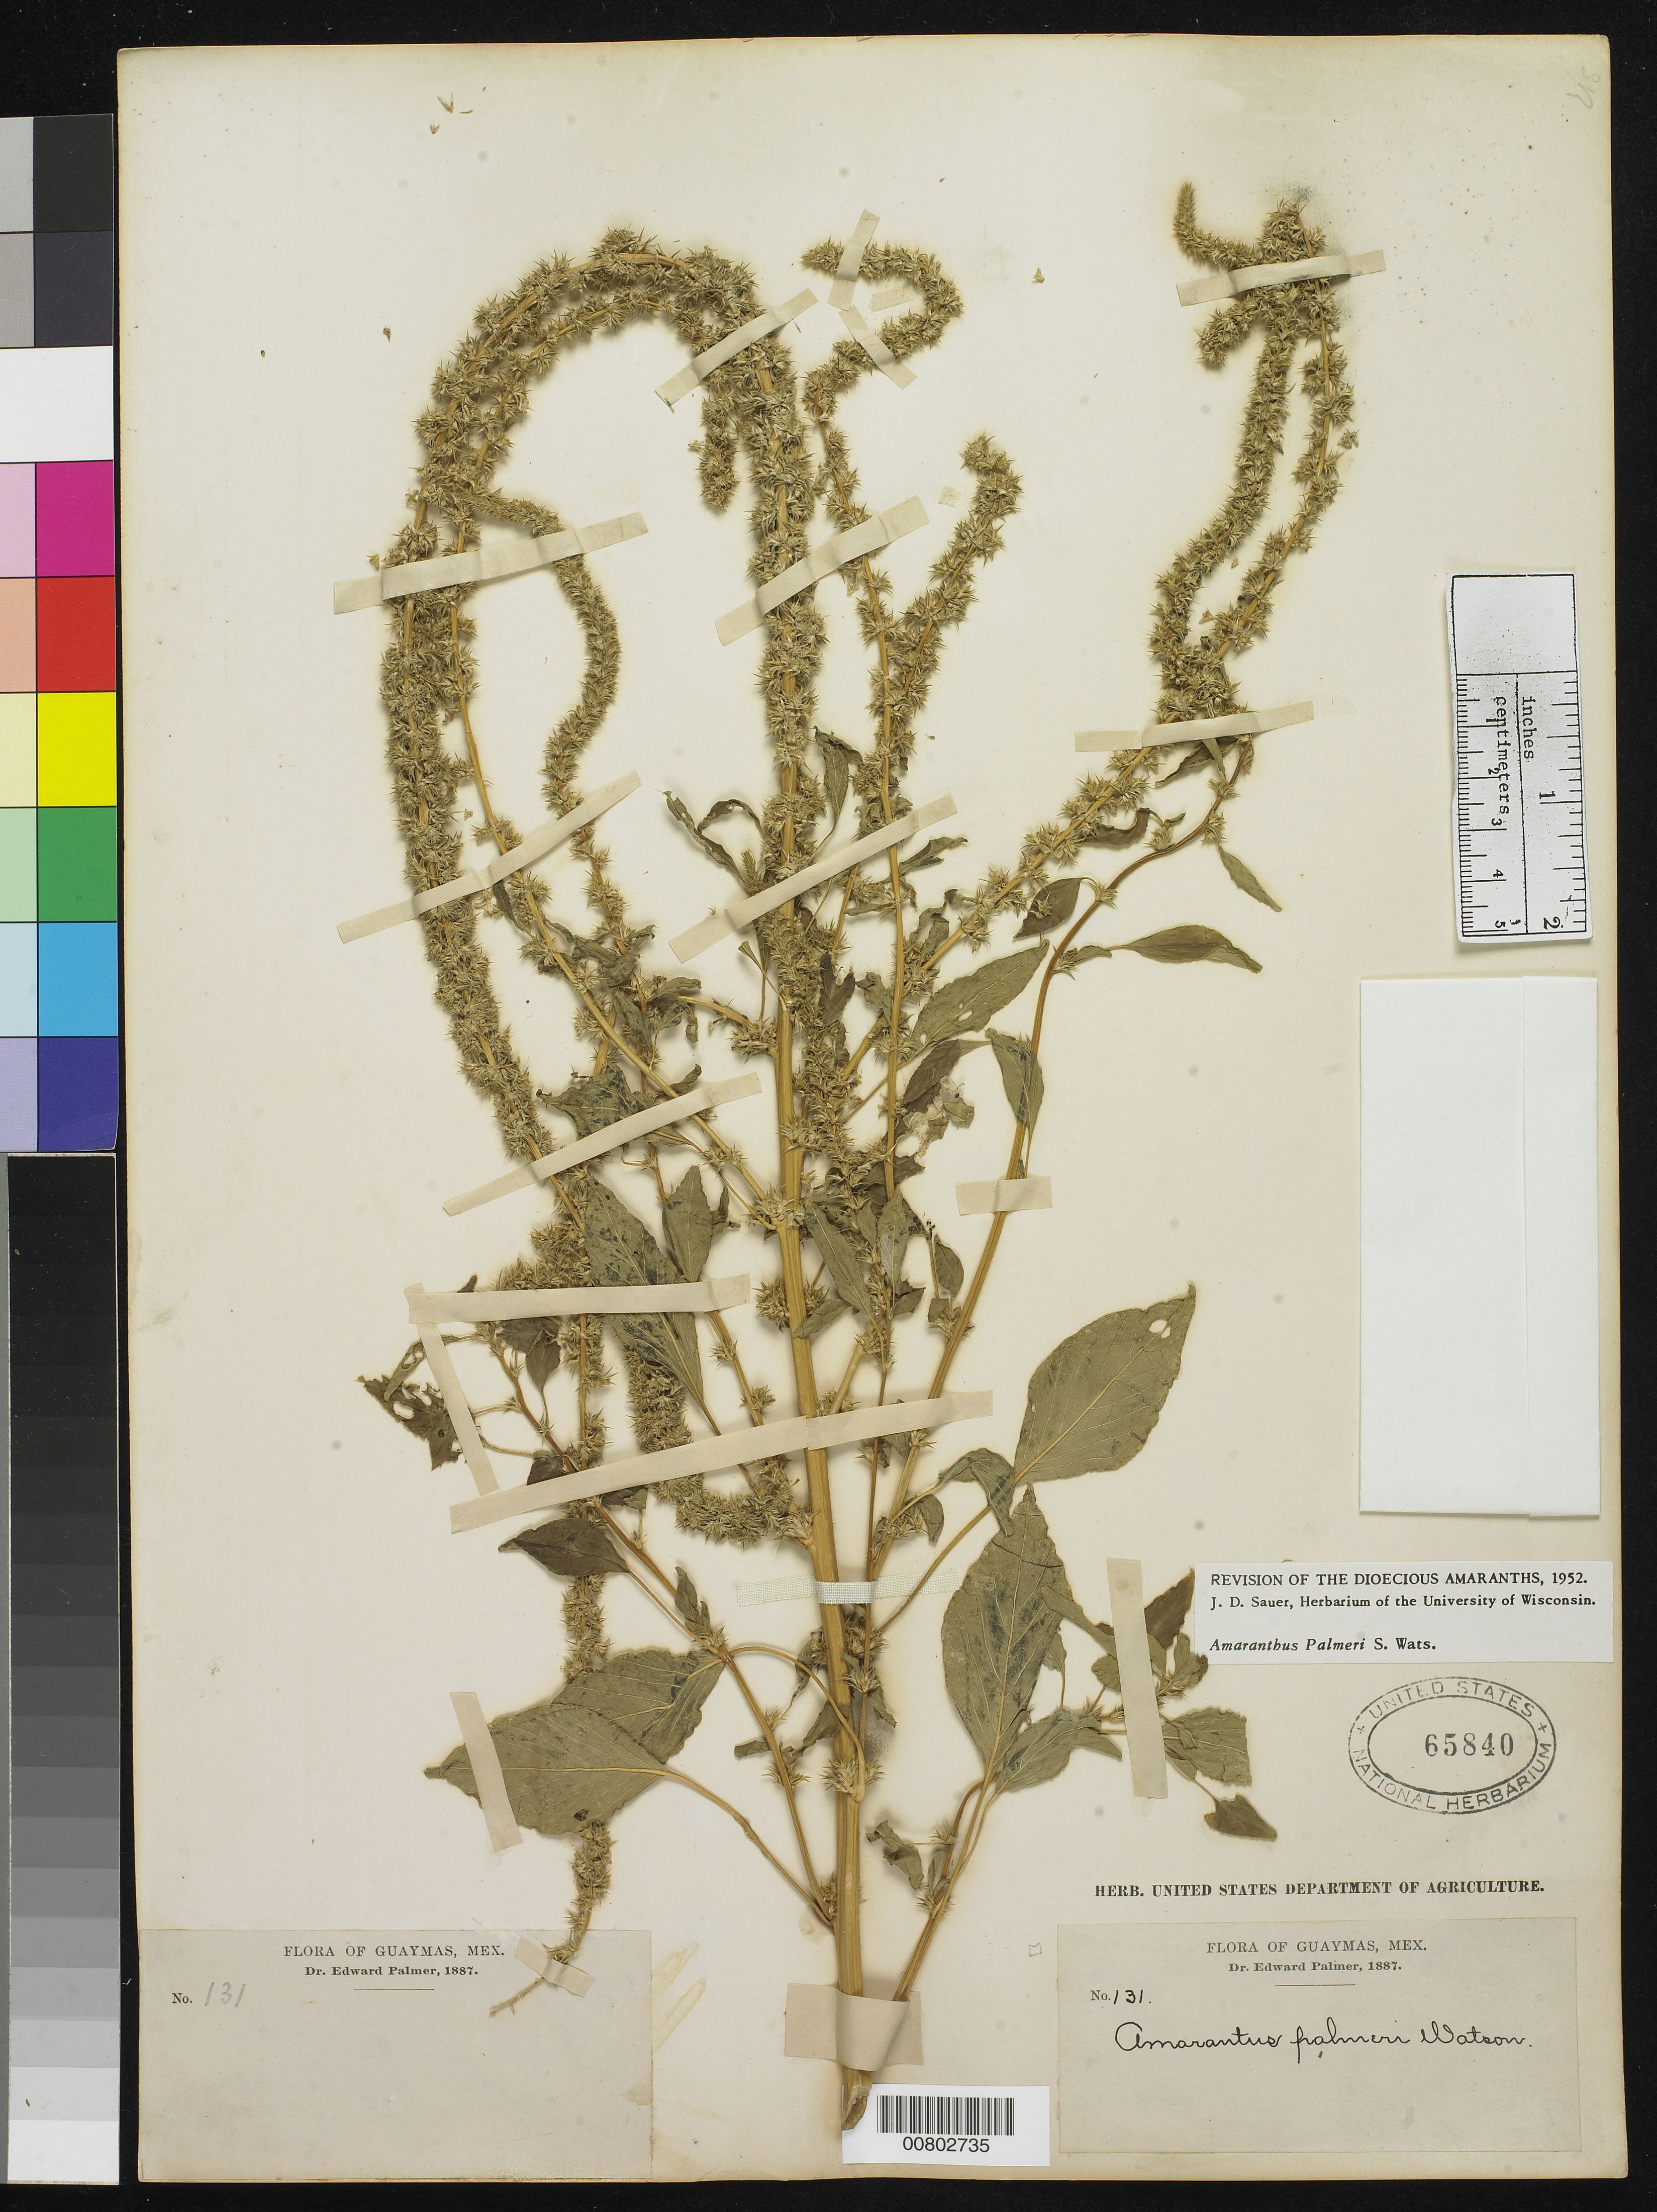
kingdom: Plantae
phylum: Tracheophyta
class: Magnoliopsida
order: Caryophyllales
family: Amaranthaceae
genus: Amaranthus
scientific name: Amaranthus palmeri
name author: S. Watson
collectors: E. Palmer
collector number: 131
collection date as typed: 1887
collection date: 1887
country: Mexico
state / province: Sonora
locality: Guaymas, Sonora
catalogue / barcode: US 65840